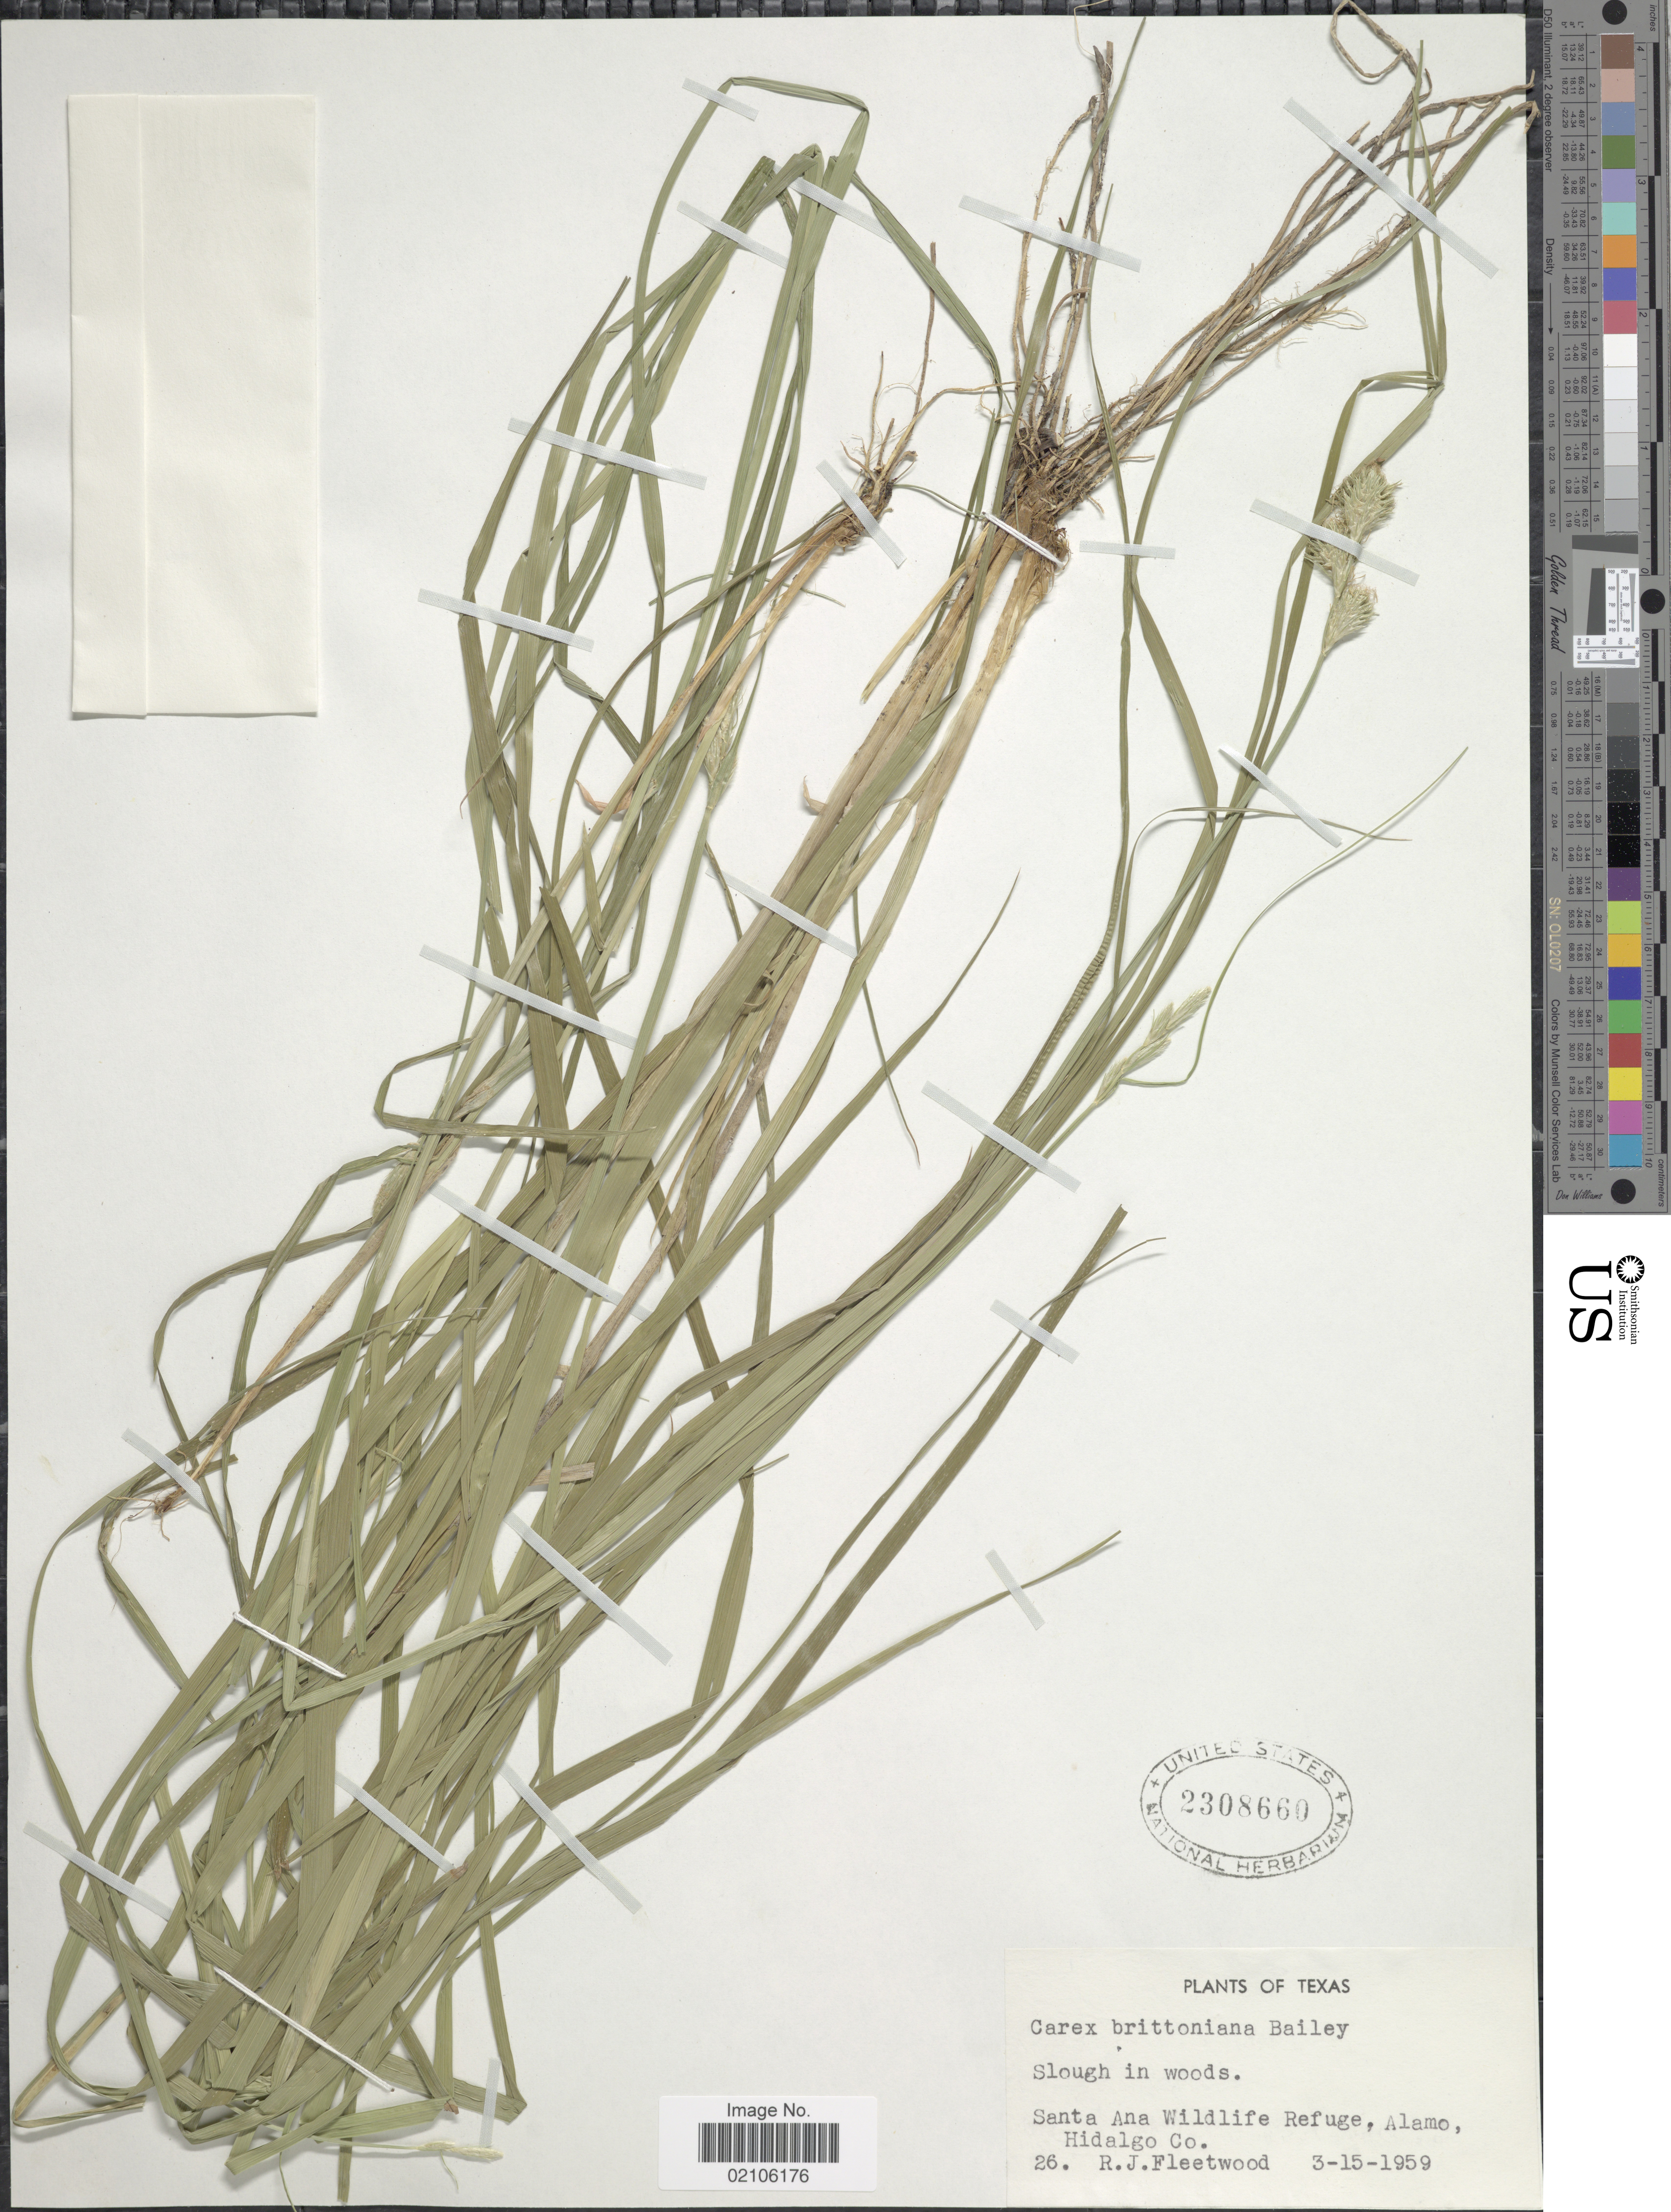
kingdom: Plantae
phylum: Tracheophyta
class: Liliopsida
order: Poales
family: Cyperaceae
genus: Carex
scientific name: Carex tetrastachya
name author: Scheele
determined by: Strong, Mark T., (BOT), Smithsonian Institution - National Museum of Natural History (UNITED STATES)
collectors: R. J. Fleetwood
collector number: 26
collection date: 1959-03-15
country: United States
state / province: Texas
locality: Slough in woods, Santa Ana Wildlife Refuge, Alamo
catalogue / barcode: US 2308660